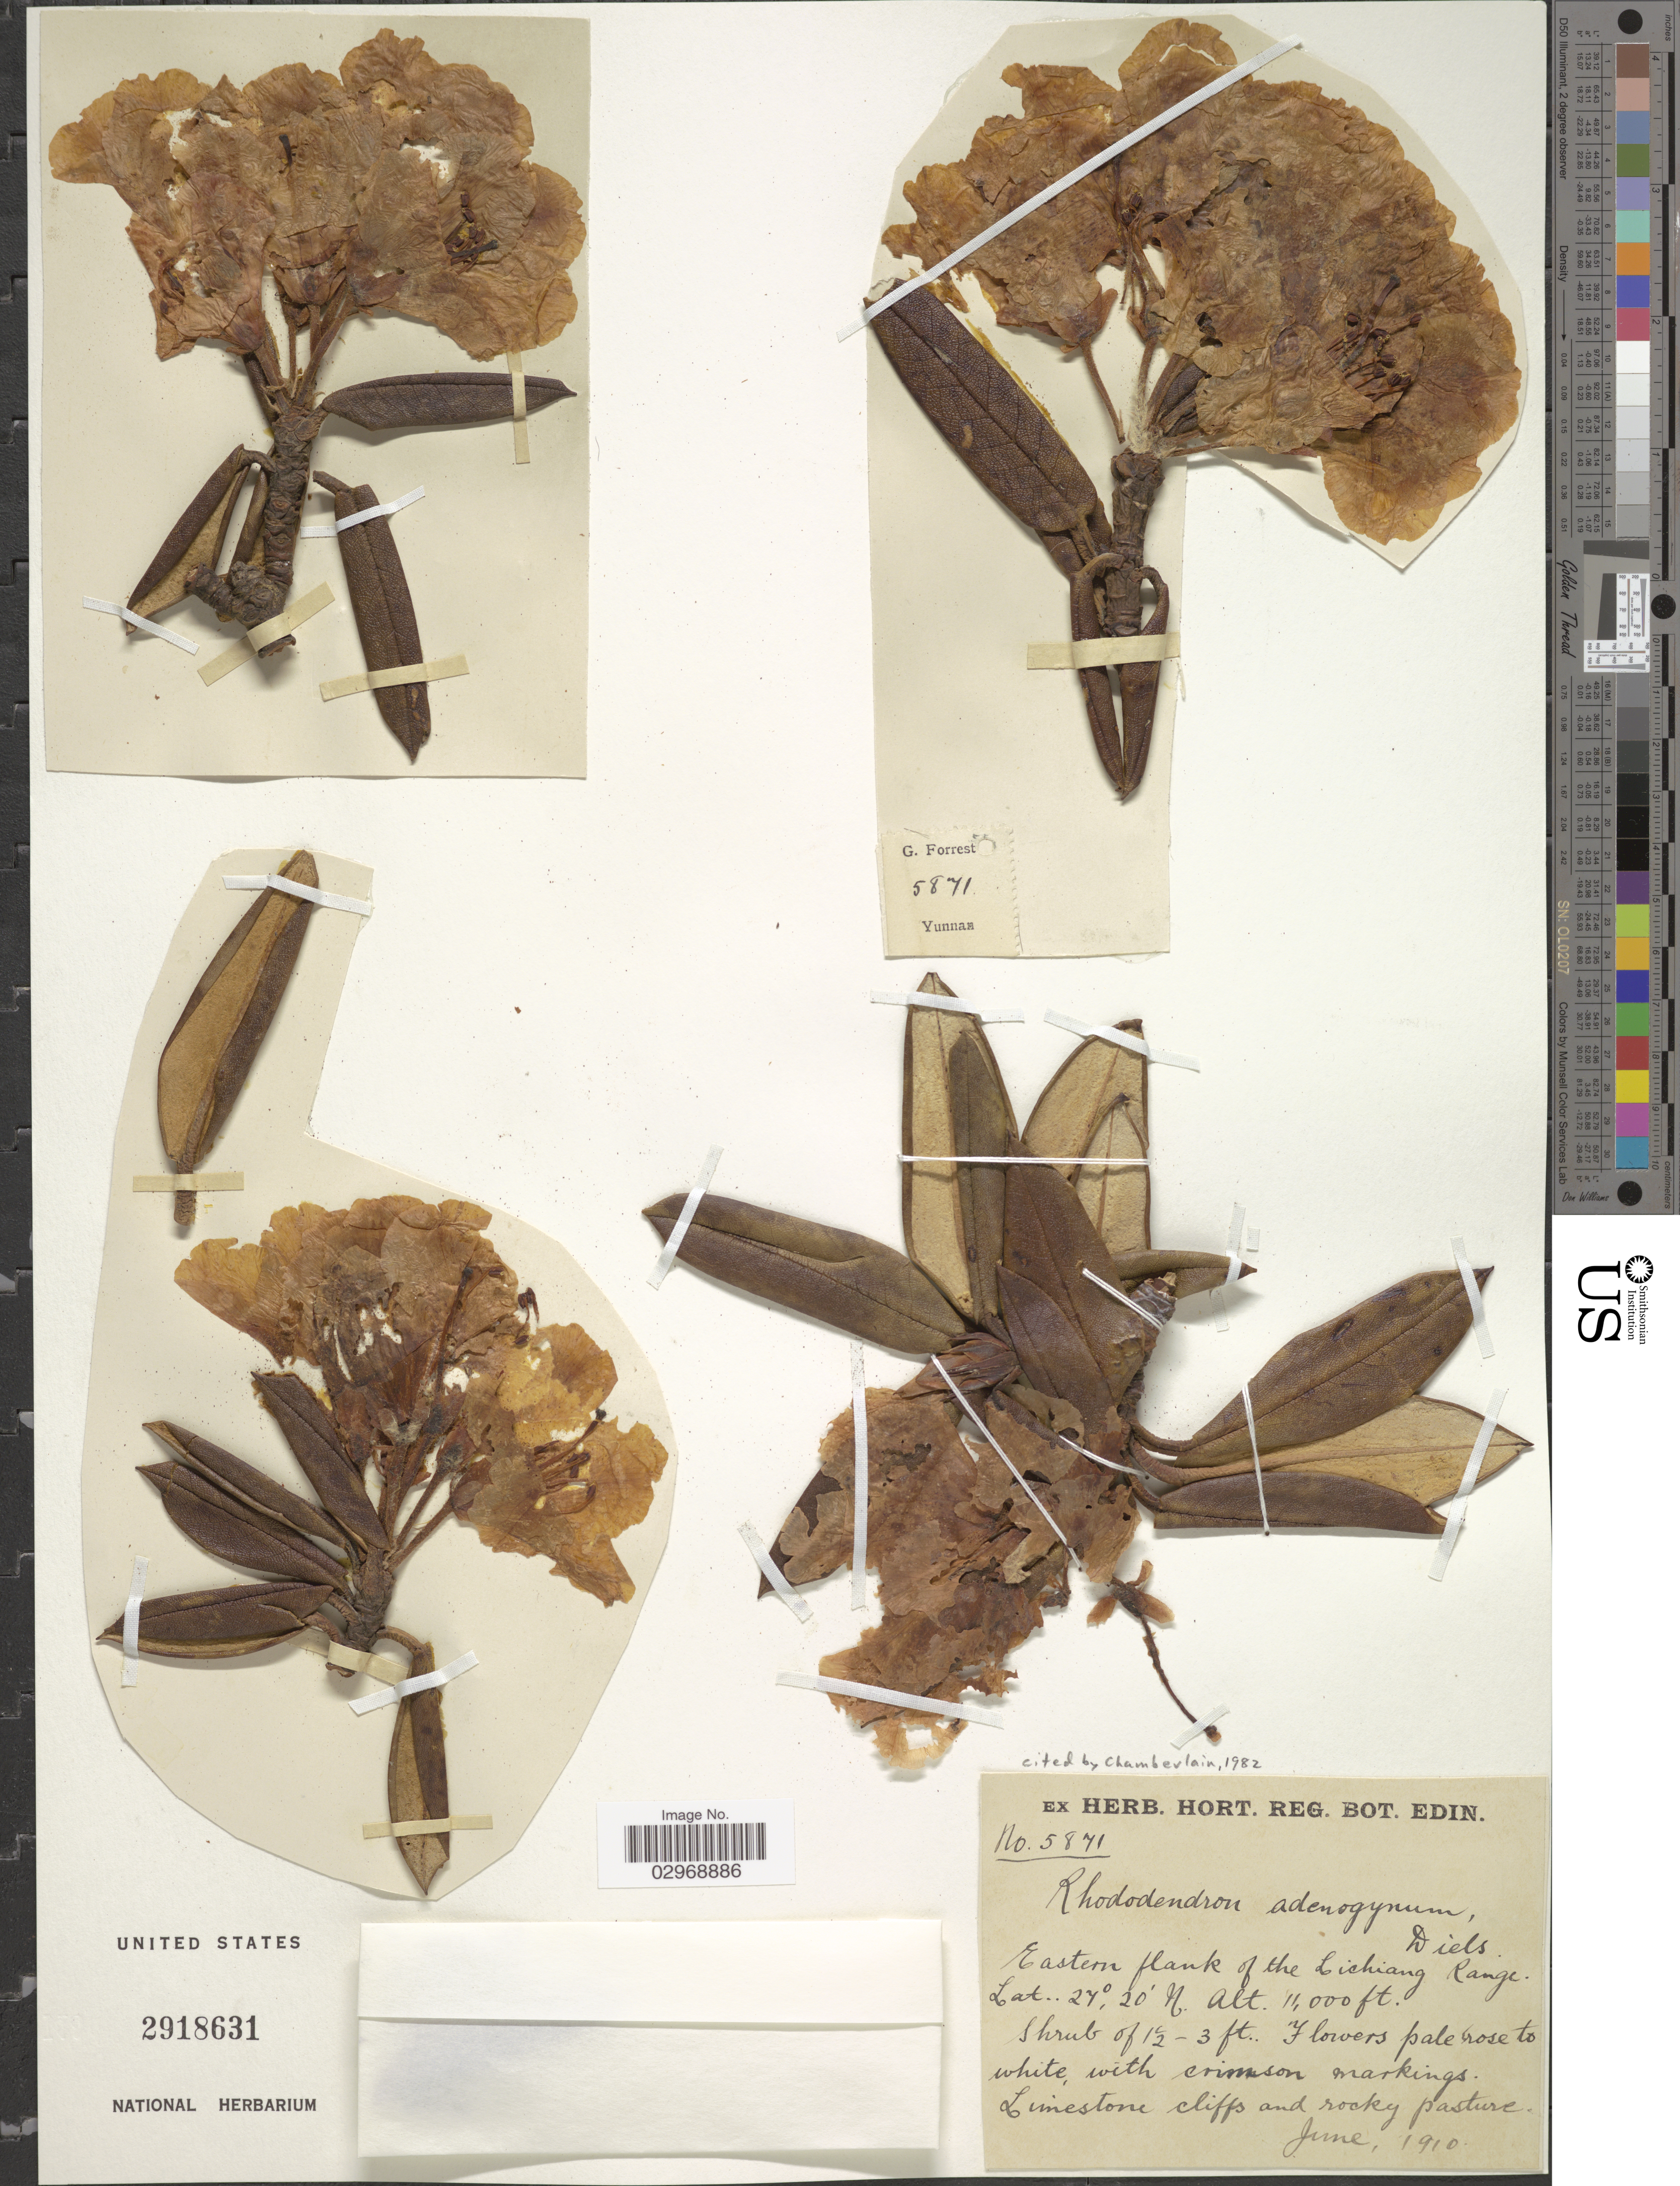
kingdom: Plantae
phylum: Tracheophyta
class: Magnoliopsida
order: Ericales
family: Ericaceae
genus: Rhododendron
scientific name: Rhododendron adenogynum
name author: Diels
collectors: G. Forrest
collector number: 5871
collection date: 1910-06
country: China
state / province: Yunnan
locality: Eastern flank of the Lichiang Range.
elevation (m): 3353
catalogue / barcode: US 2918631